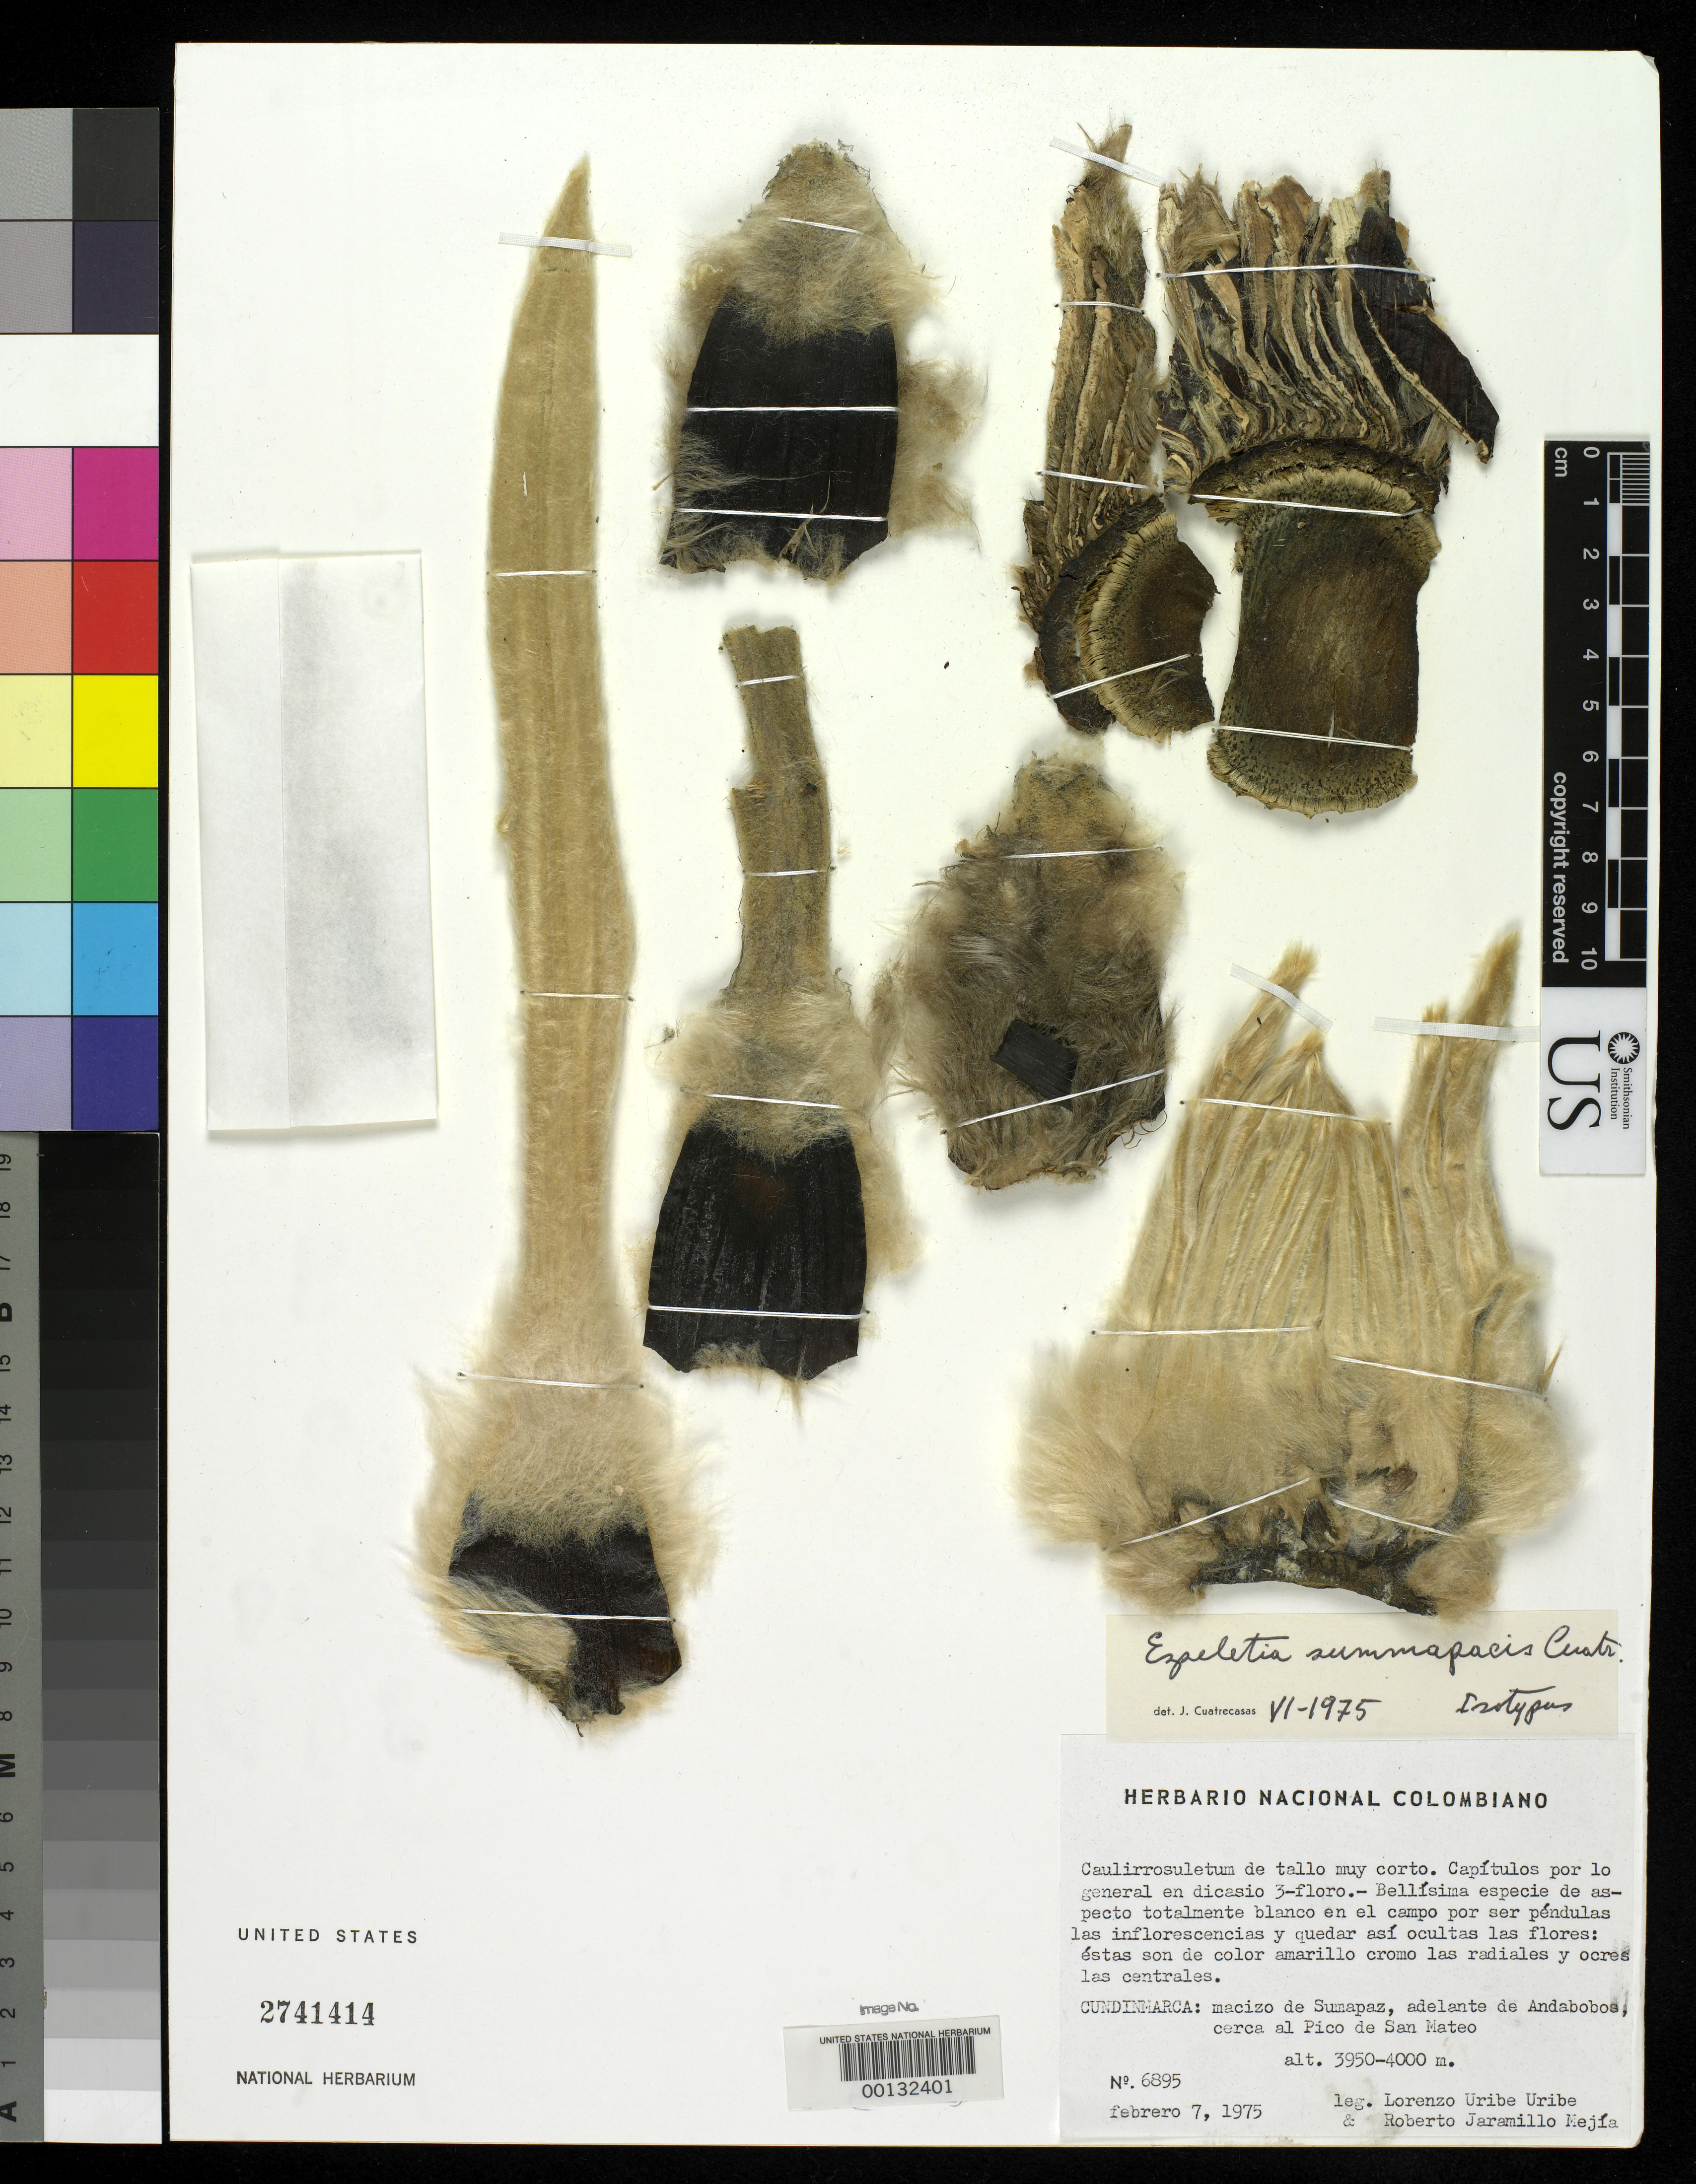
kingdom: Plantae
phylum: Tracheophyta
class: Magnoliopsida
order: Asterales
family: Asteraceae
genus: Espeletia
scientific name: Espeletia summapacis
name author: Cuatrec.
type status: Isotype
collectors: L. Uribe & R. Jaramillo M.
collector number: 6895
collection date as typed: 07 Feb 1975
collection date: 1975-02-07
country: Colombia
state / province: Cundinamarca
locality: Macizo de Sumapaz, Adelante de Andabobos, Cerca al Pico de San Mateo.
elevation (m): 3950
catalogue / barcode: US 2741414